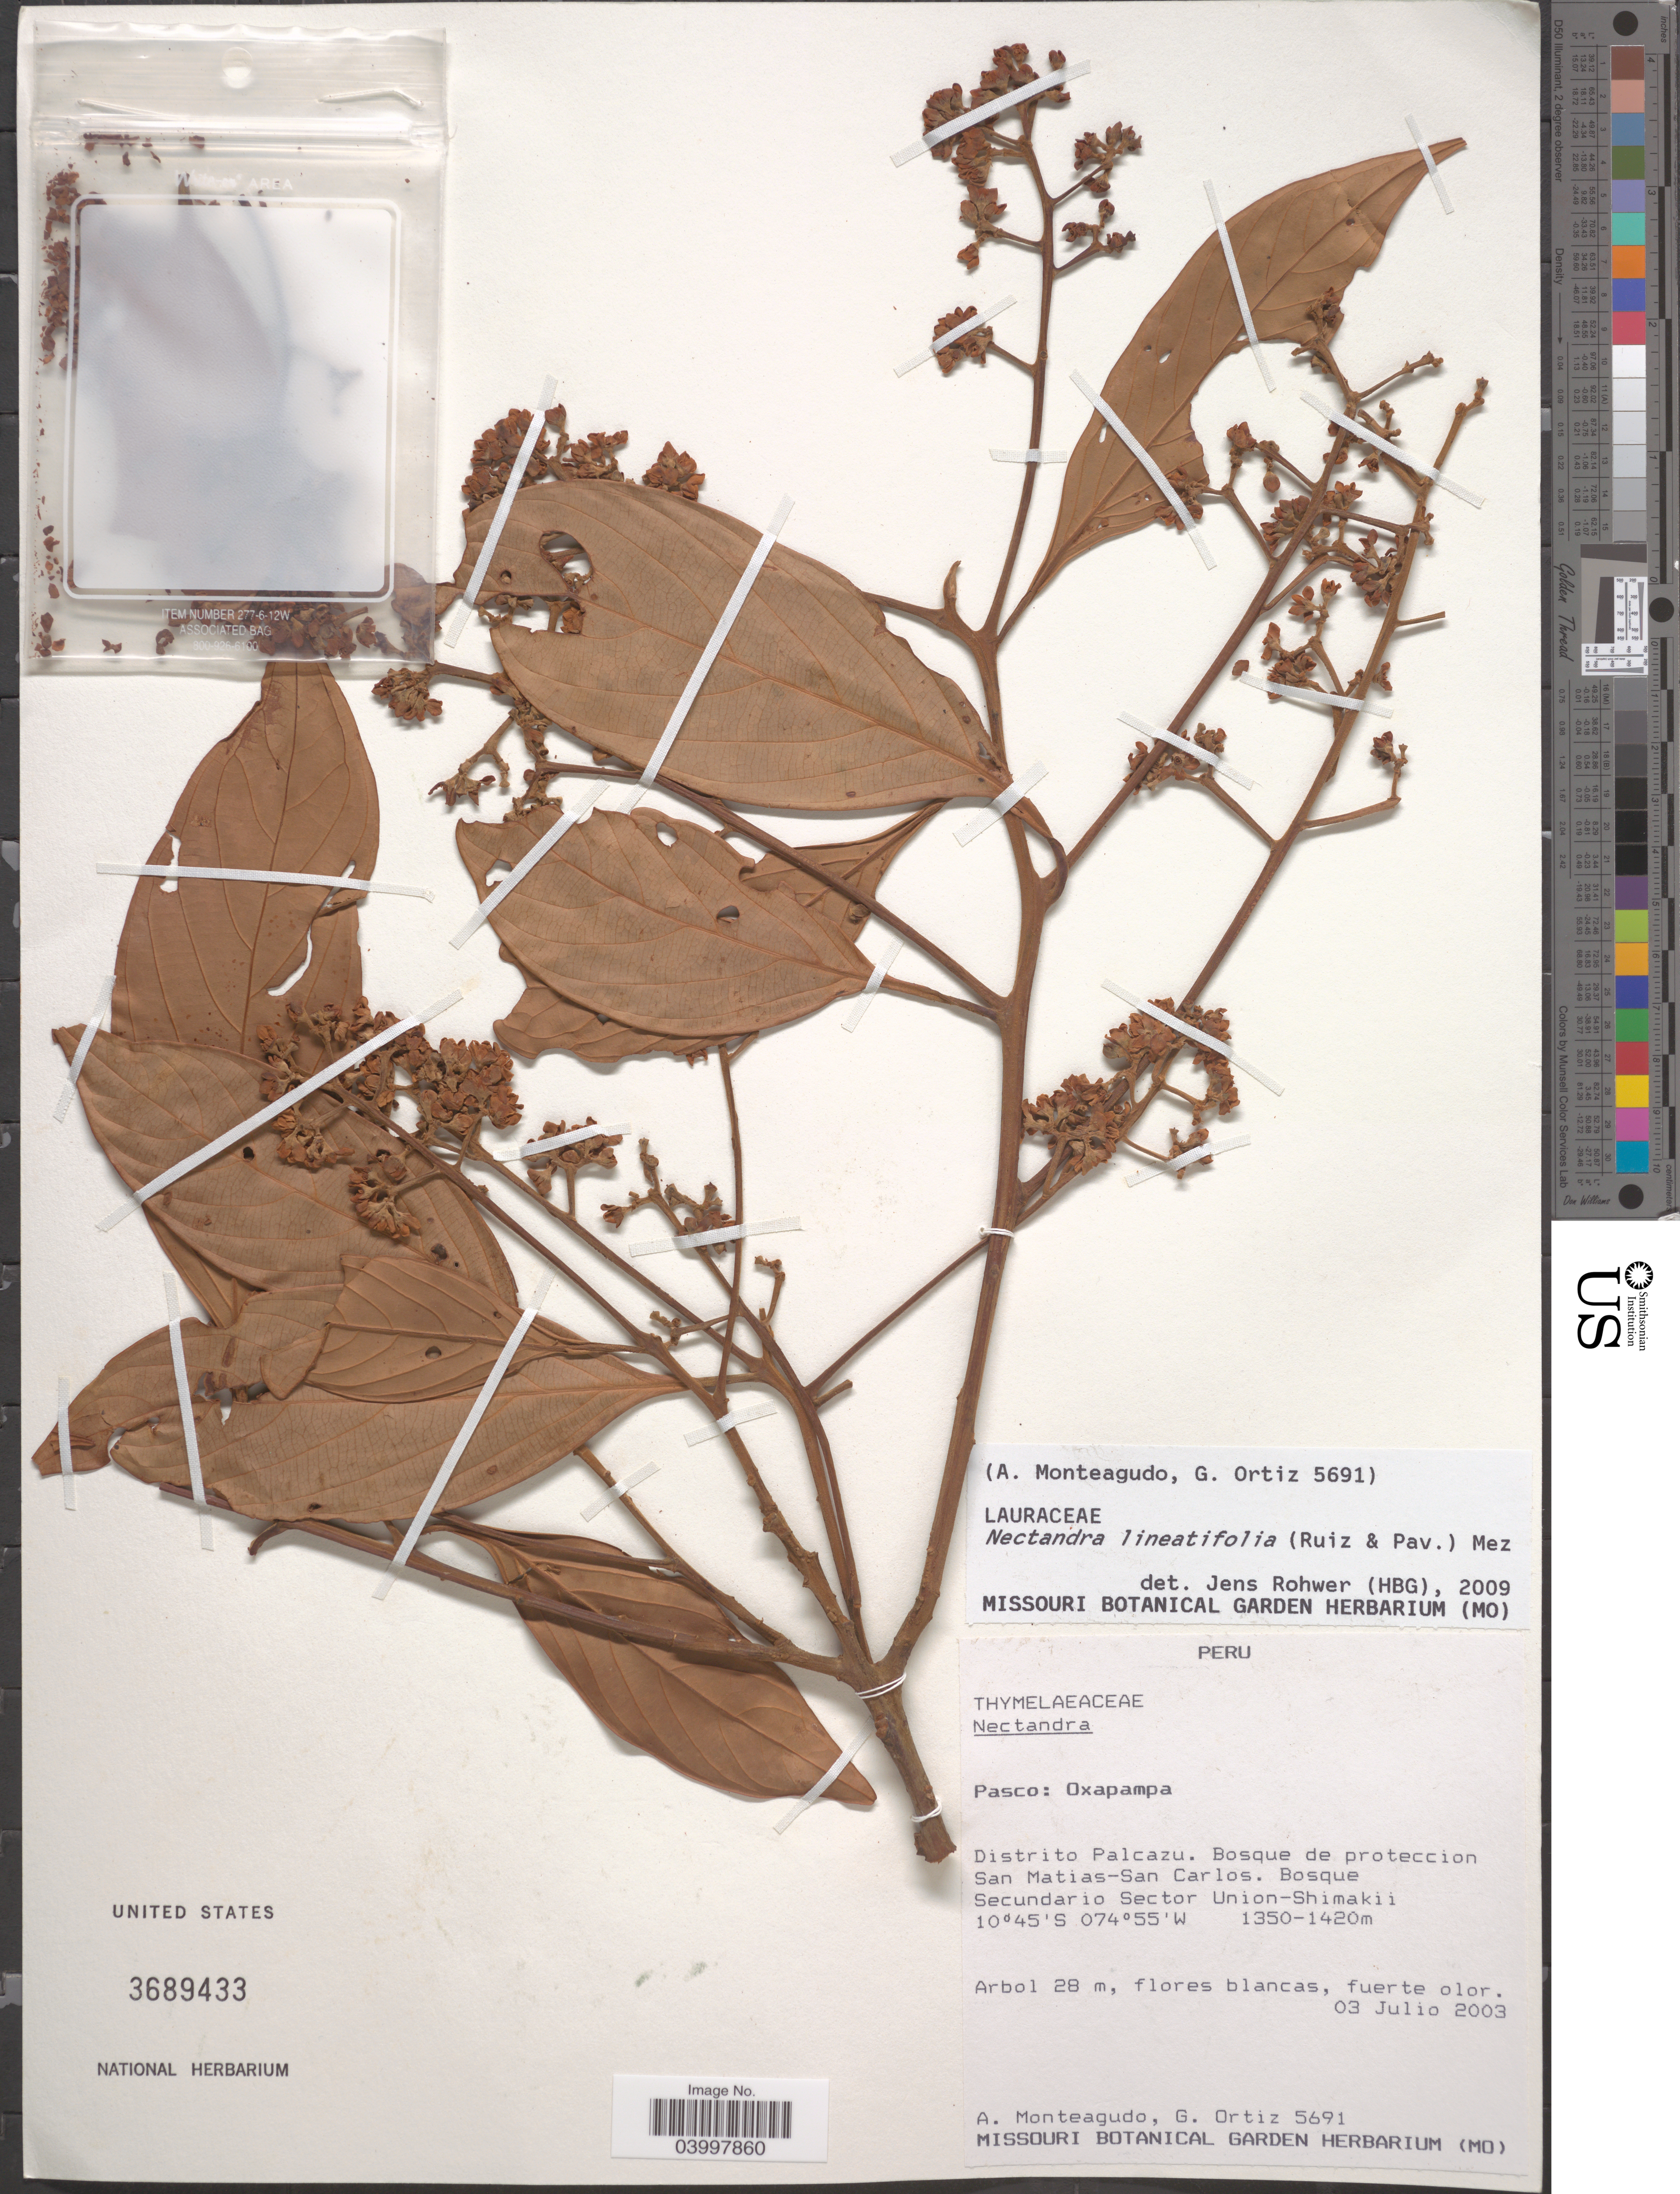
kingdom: Plantae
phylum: Tracheophyta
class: Magnoliopsida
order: Laurales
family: Lauraceae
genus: Nectandra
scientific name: Nectandra lineatifolia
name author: Mez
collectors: A. Monteagudo & G. Ortiz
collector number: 5691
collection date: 2003-07-03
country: Peru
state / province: Pasco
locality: Oxapampa. Distrito Palcazu. Bosque de proteccion San Matias-San Carlos. Bosque Secundario Sector Union-Shimakii.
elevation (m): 1350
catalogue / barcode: US 3689433